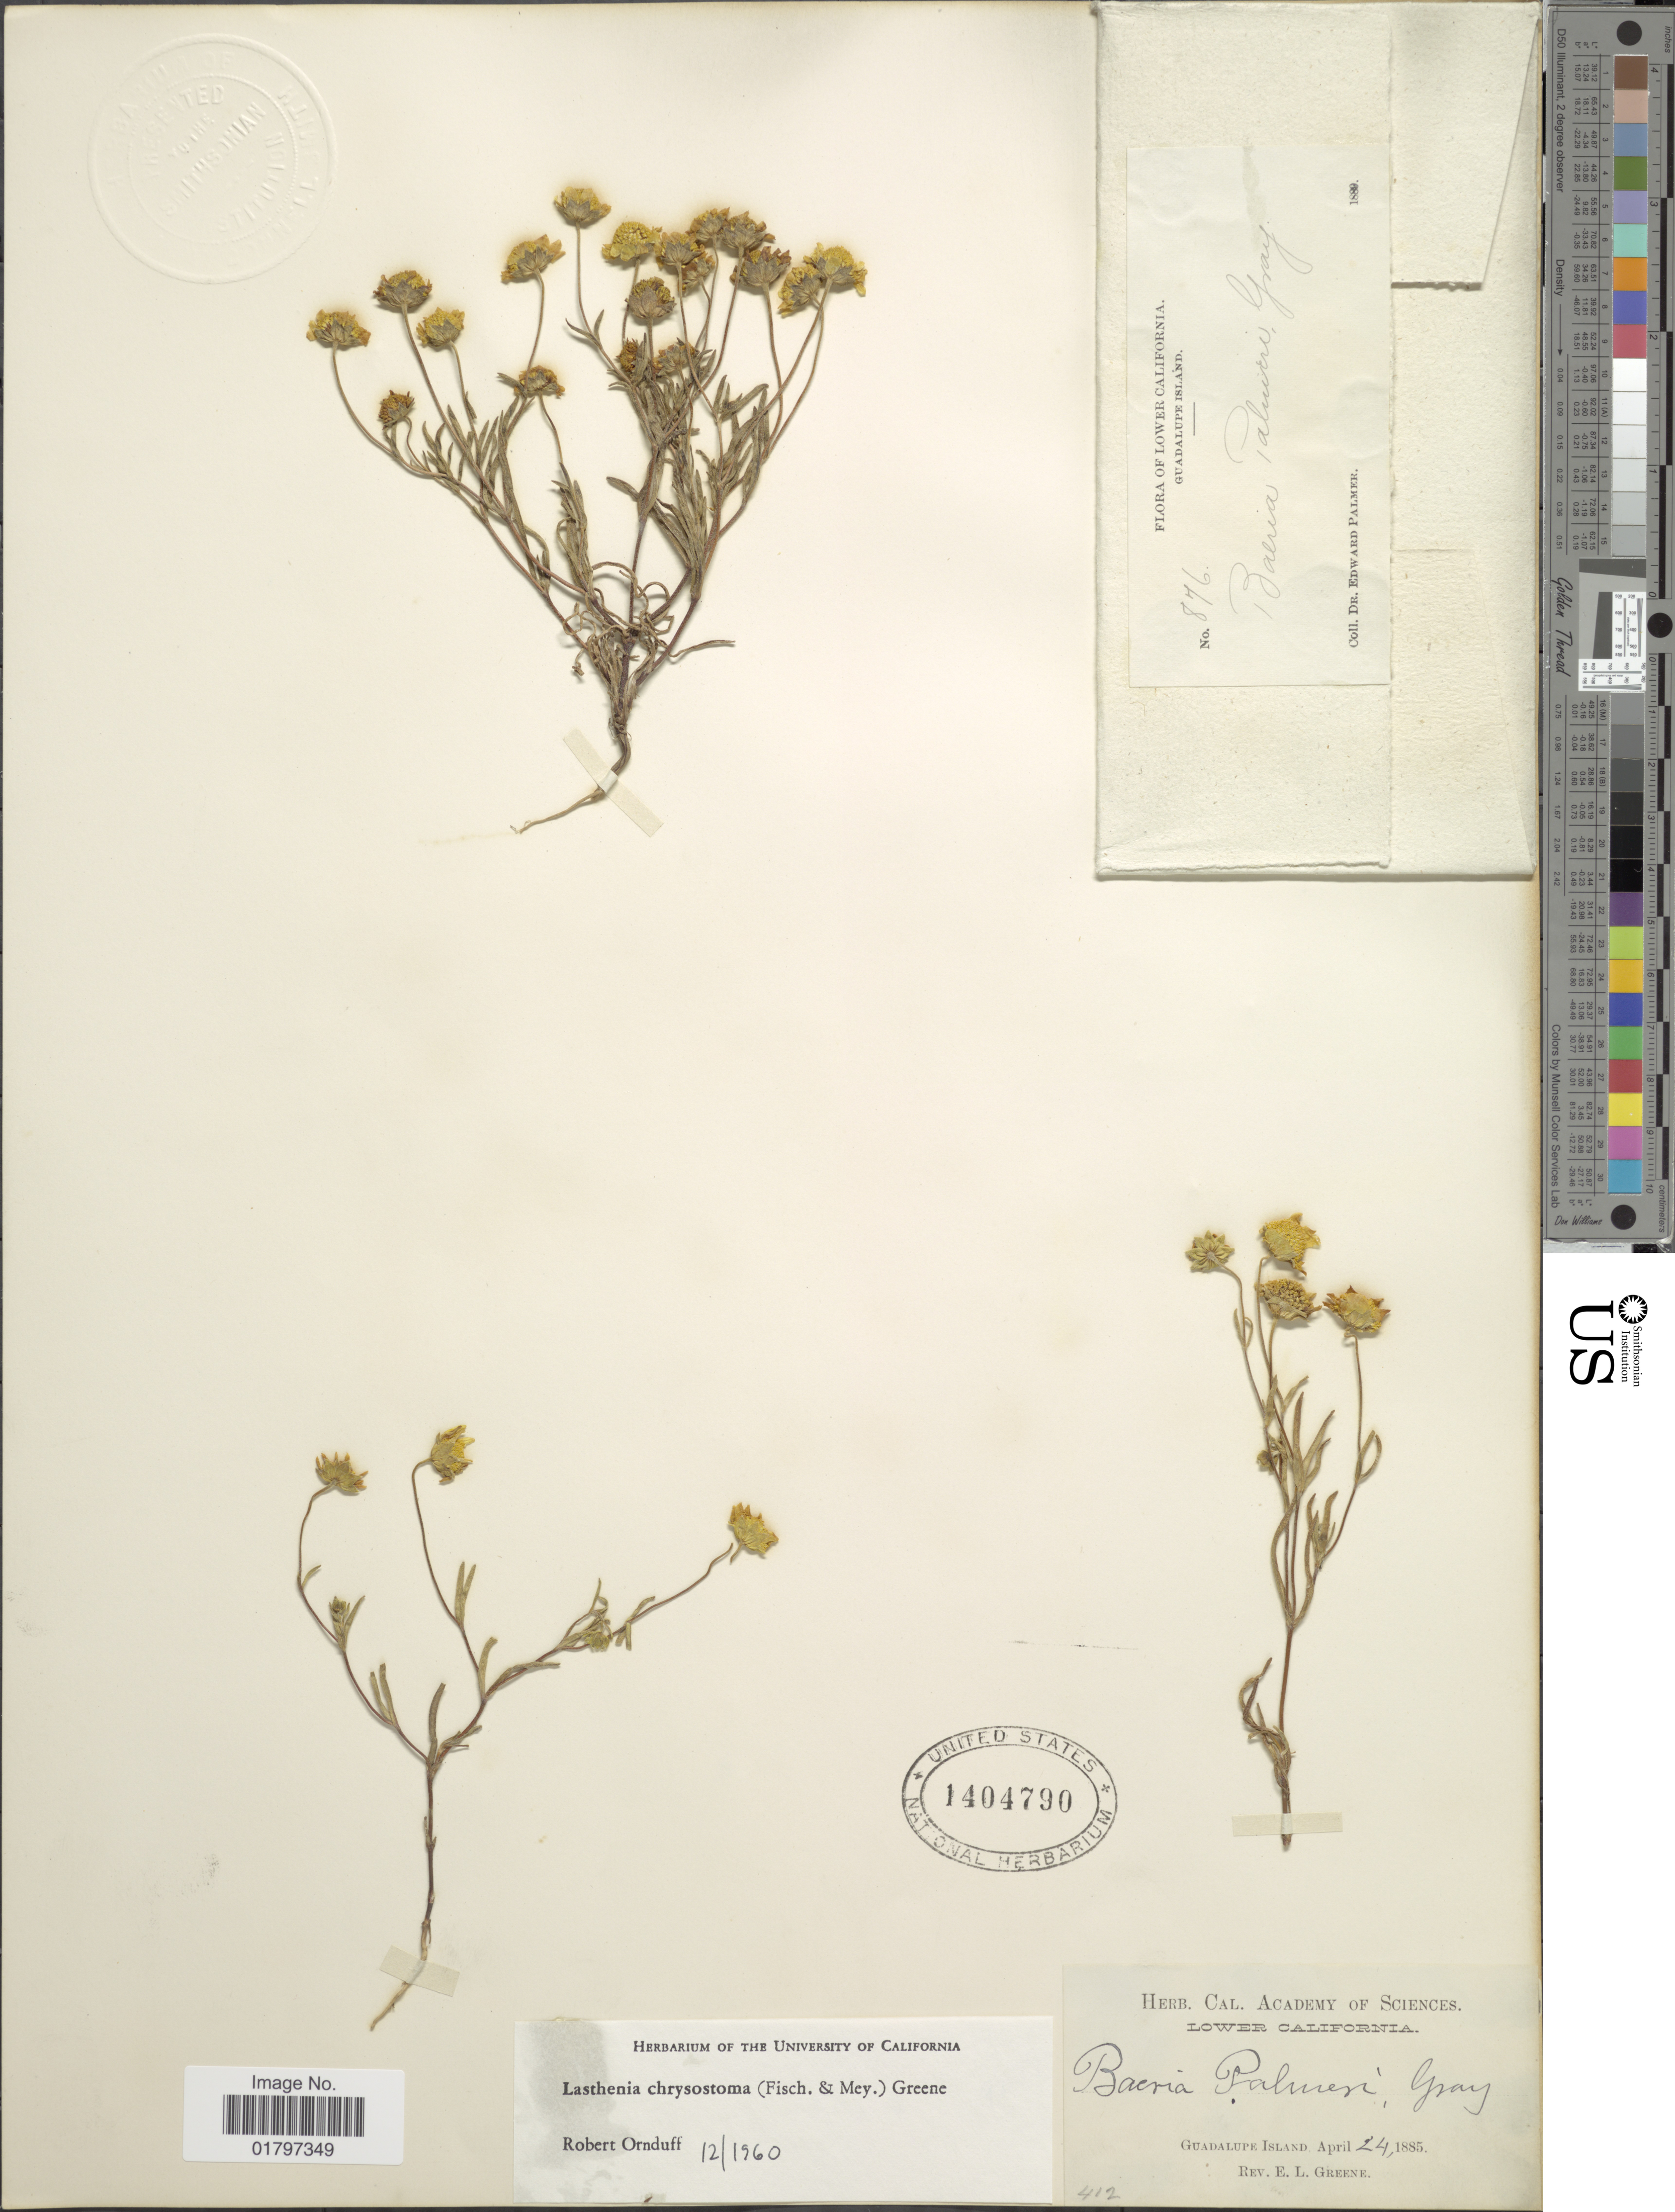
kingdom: Plantae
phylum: Tracheophyta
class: Magnoliopsida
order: Asterales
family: Asteraceae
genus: Lasthenia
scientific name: Lasthenia chrysostoma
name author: (Fisch. & C.A. Mey.) Greene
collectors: E. L. Greene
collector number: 412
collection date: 1885-04-24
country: Mexico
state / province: Baja California Norte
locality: Lower California. Guadalupe Island.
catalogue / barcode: US 1404790